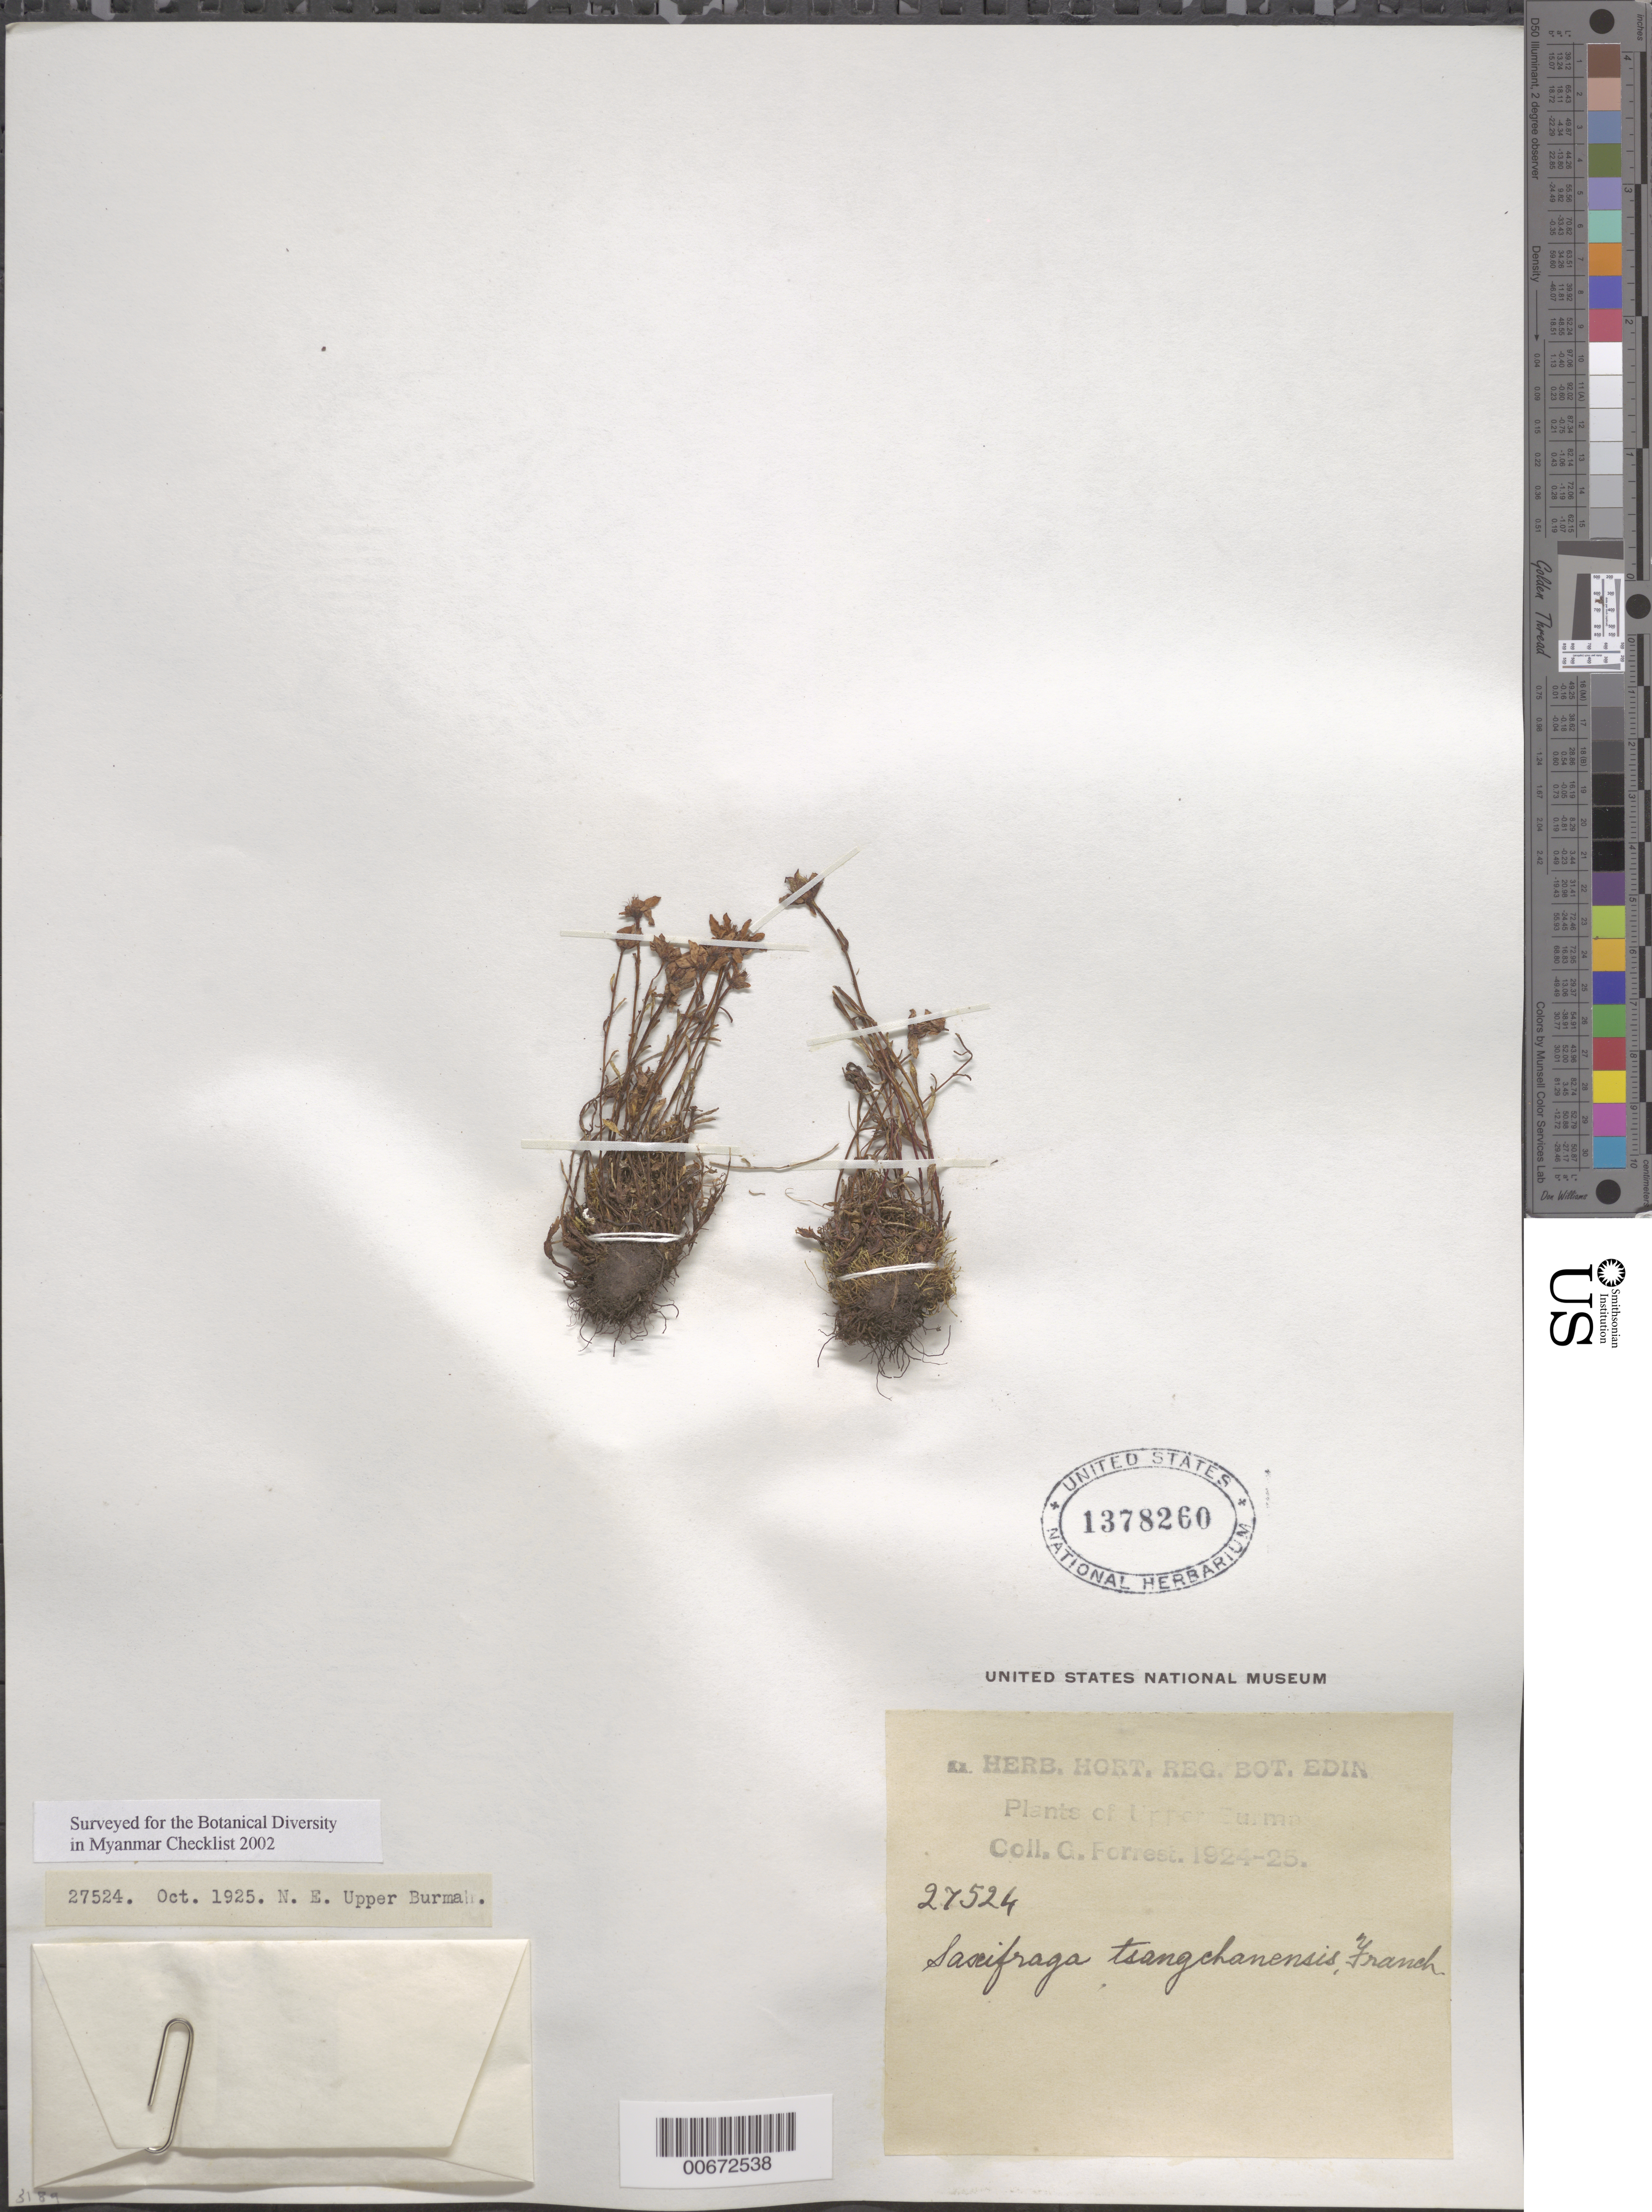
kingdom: Plantae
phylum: Tracheophyta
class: Magnoliopsida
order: Saxifragales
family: Saxifragaceae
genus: Saxifraga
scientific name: Saxifraga tsangchanensis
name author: Franch.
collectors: G. Forrest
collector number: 27524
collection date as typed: Oct 1925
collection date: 1925-10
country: Myanmar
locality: NE Upper Burma.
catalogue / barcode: US 1378260